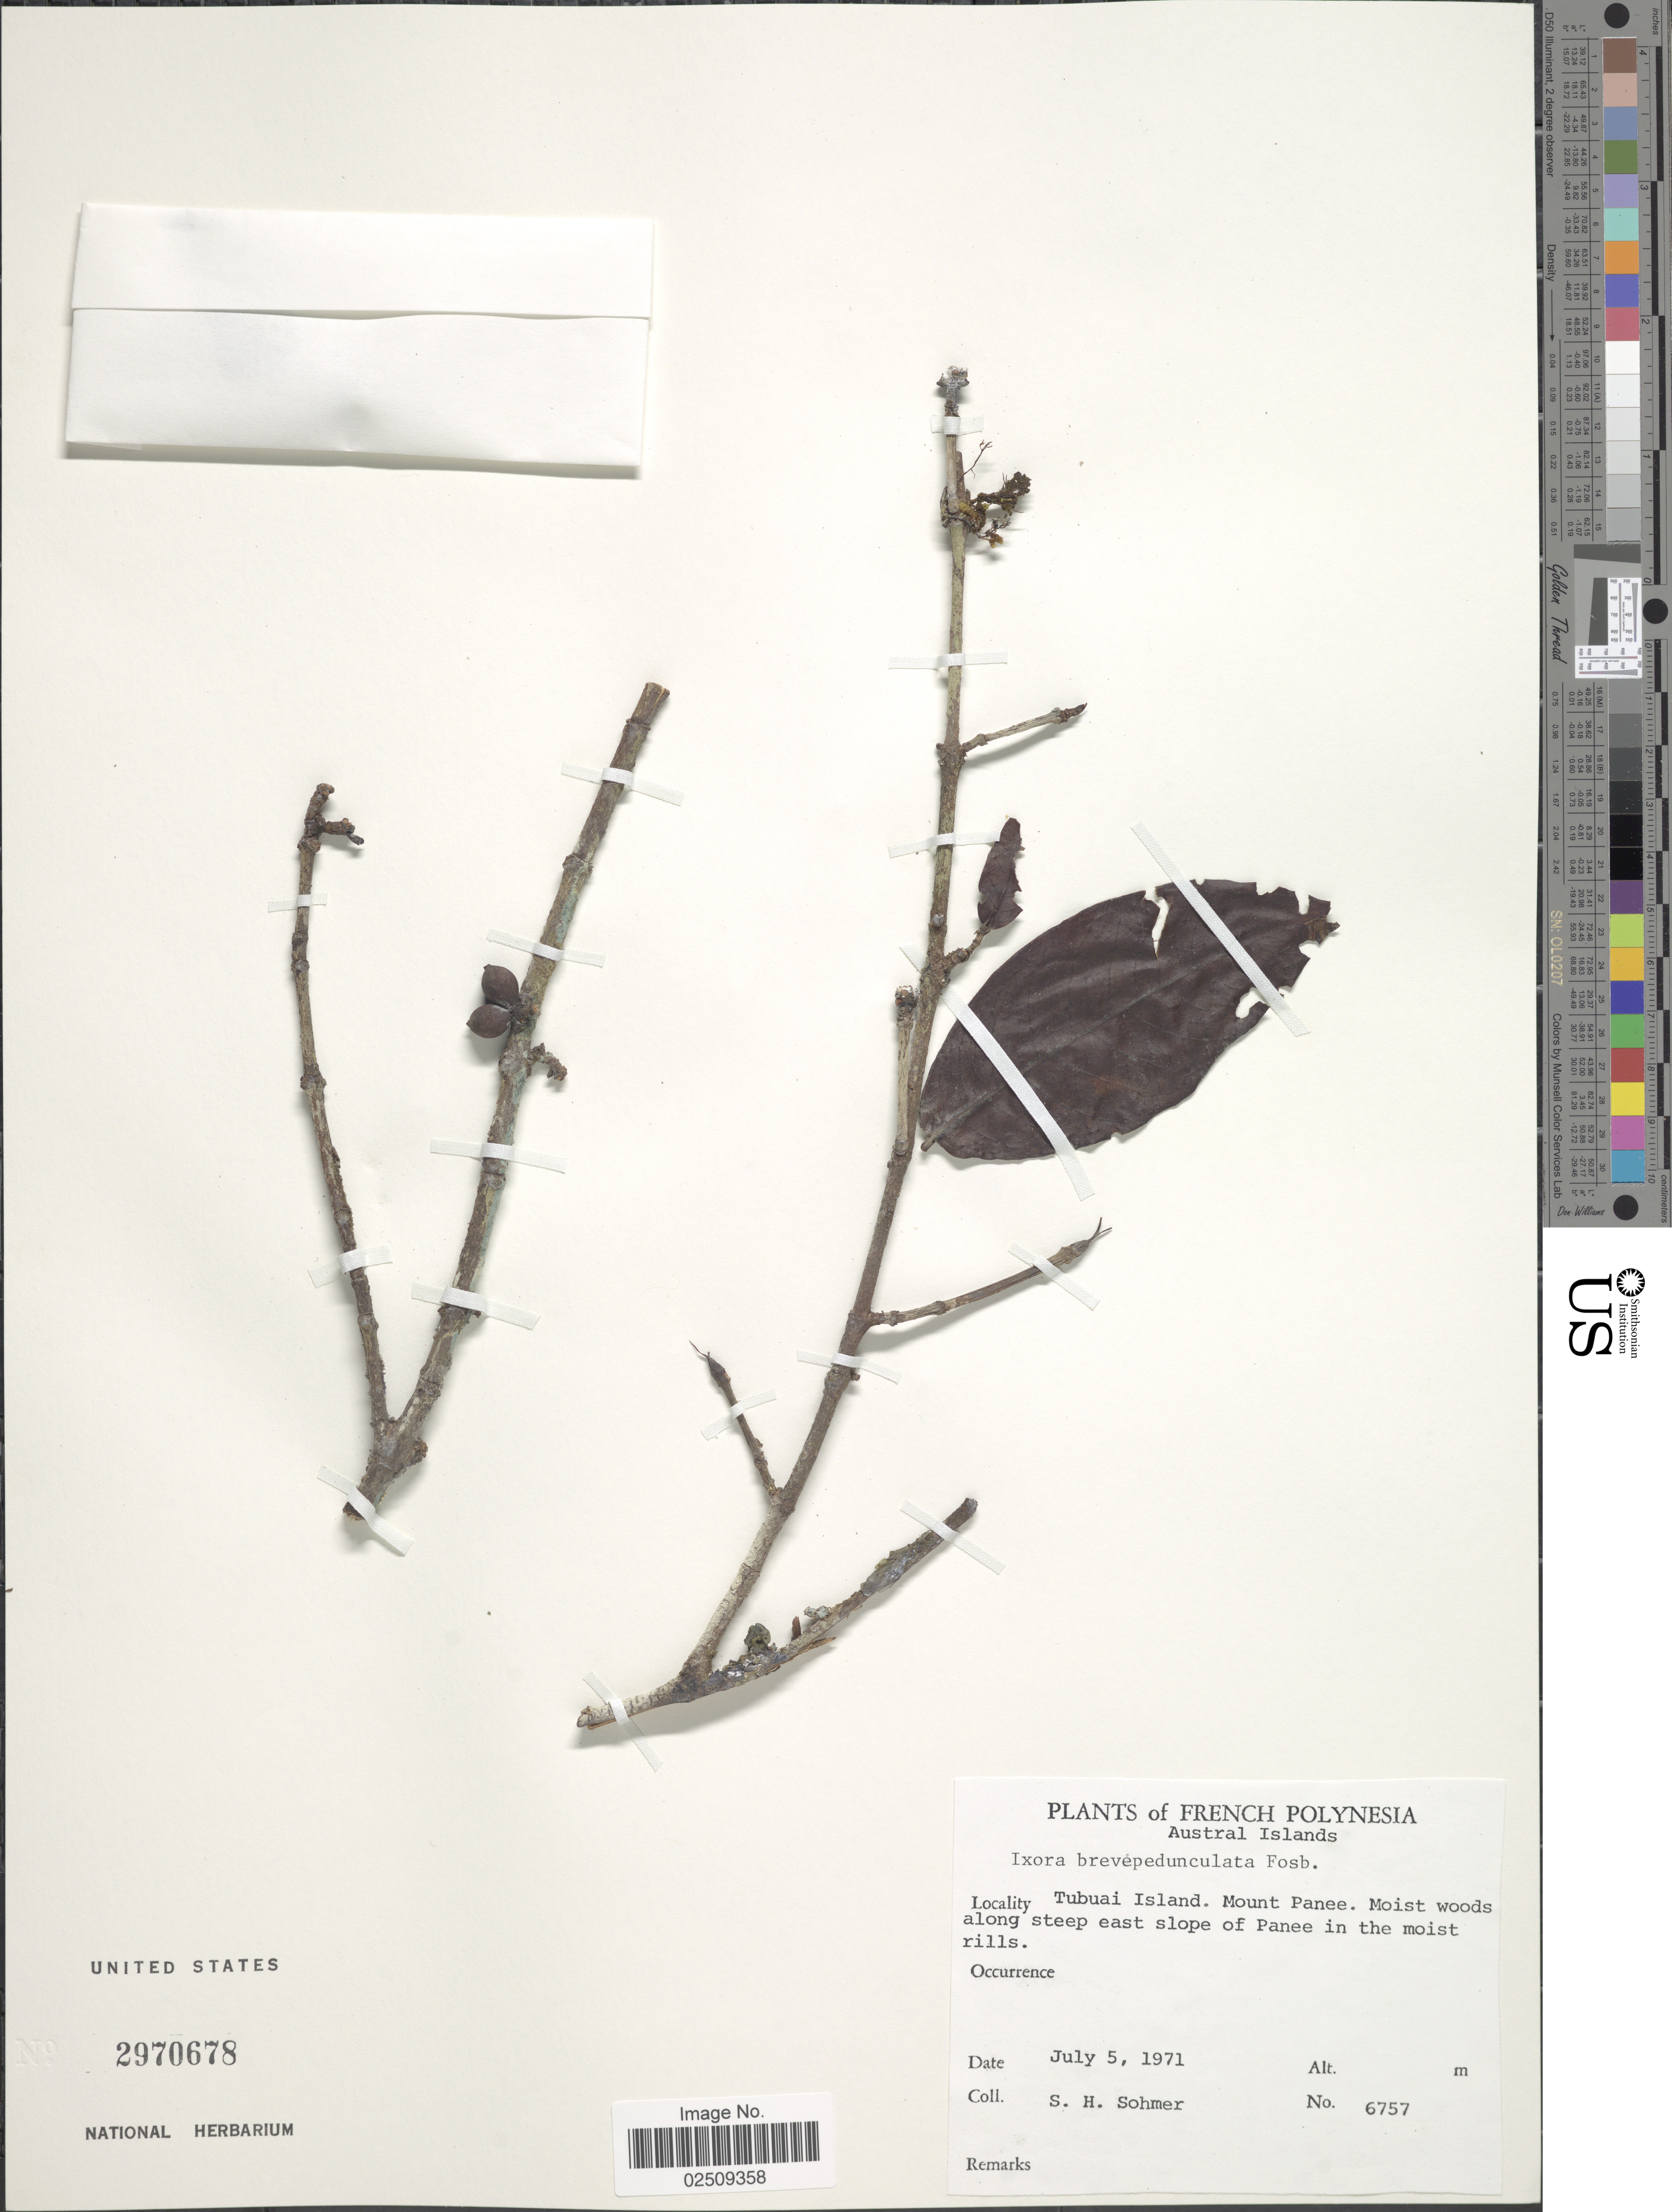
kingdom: Plantae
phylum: Tracheophyta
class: Magnoliopsida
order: Gentianales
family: Rubiaceae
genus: Ixora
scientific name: Ixora brevipedunculata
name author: Fosberg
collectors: S. H. Sohmer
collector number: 6757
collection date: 1971-07-05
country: French Polynesia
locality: Austral Islands. Tubuai Island. Mount Panee. Moist woods along steep east slope of Panee in the moist rills.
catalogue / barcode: US 2970678